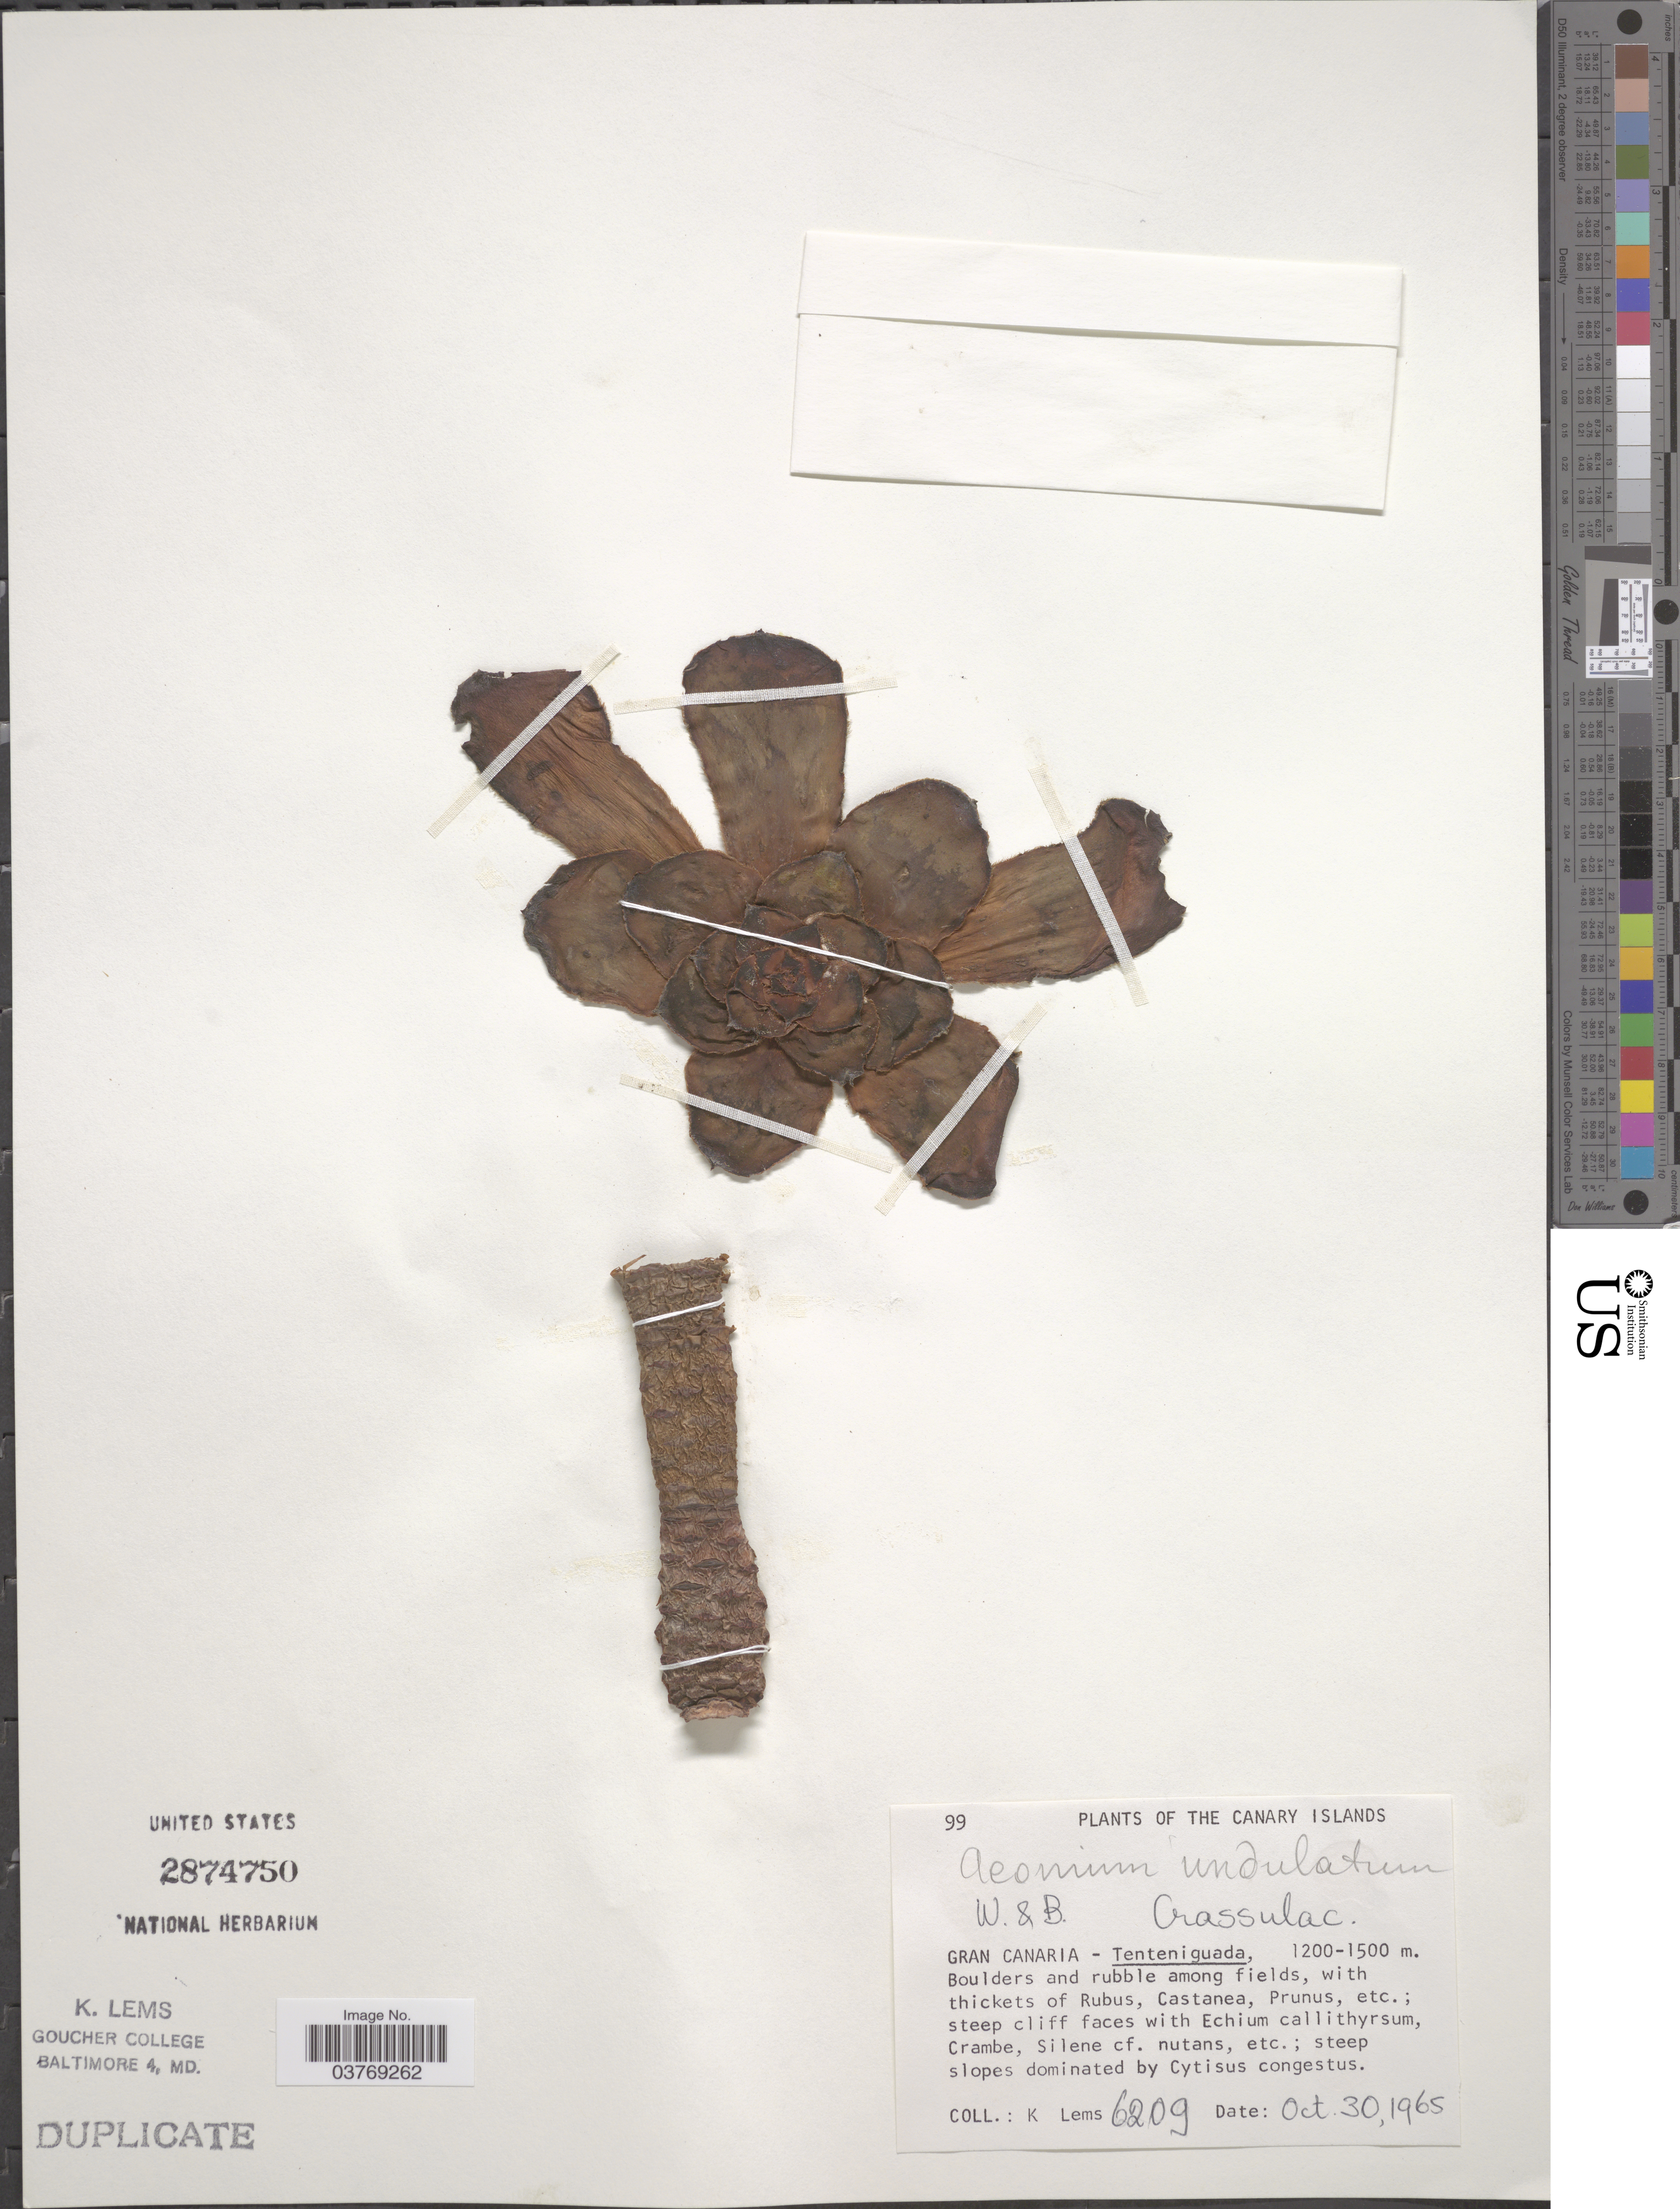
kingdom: Plantae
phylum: Tracheophyta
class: Magnoliopsida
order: Saxifragales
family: Crassulaceae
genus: Aeonium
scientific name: Aeonium undulatum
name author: Webb & Berthel.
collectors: K. Lems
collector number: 6209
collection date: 1965-10-30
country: Spain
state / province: Canarias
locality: The Canary Islands. Gran Canaraia - Tenteniguada.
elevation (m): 1200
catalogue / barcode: US 2874750